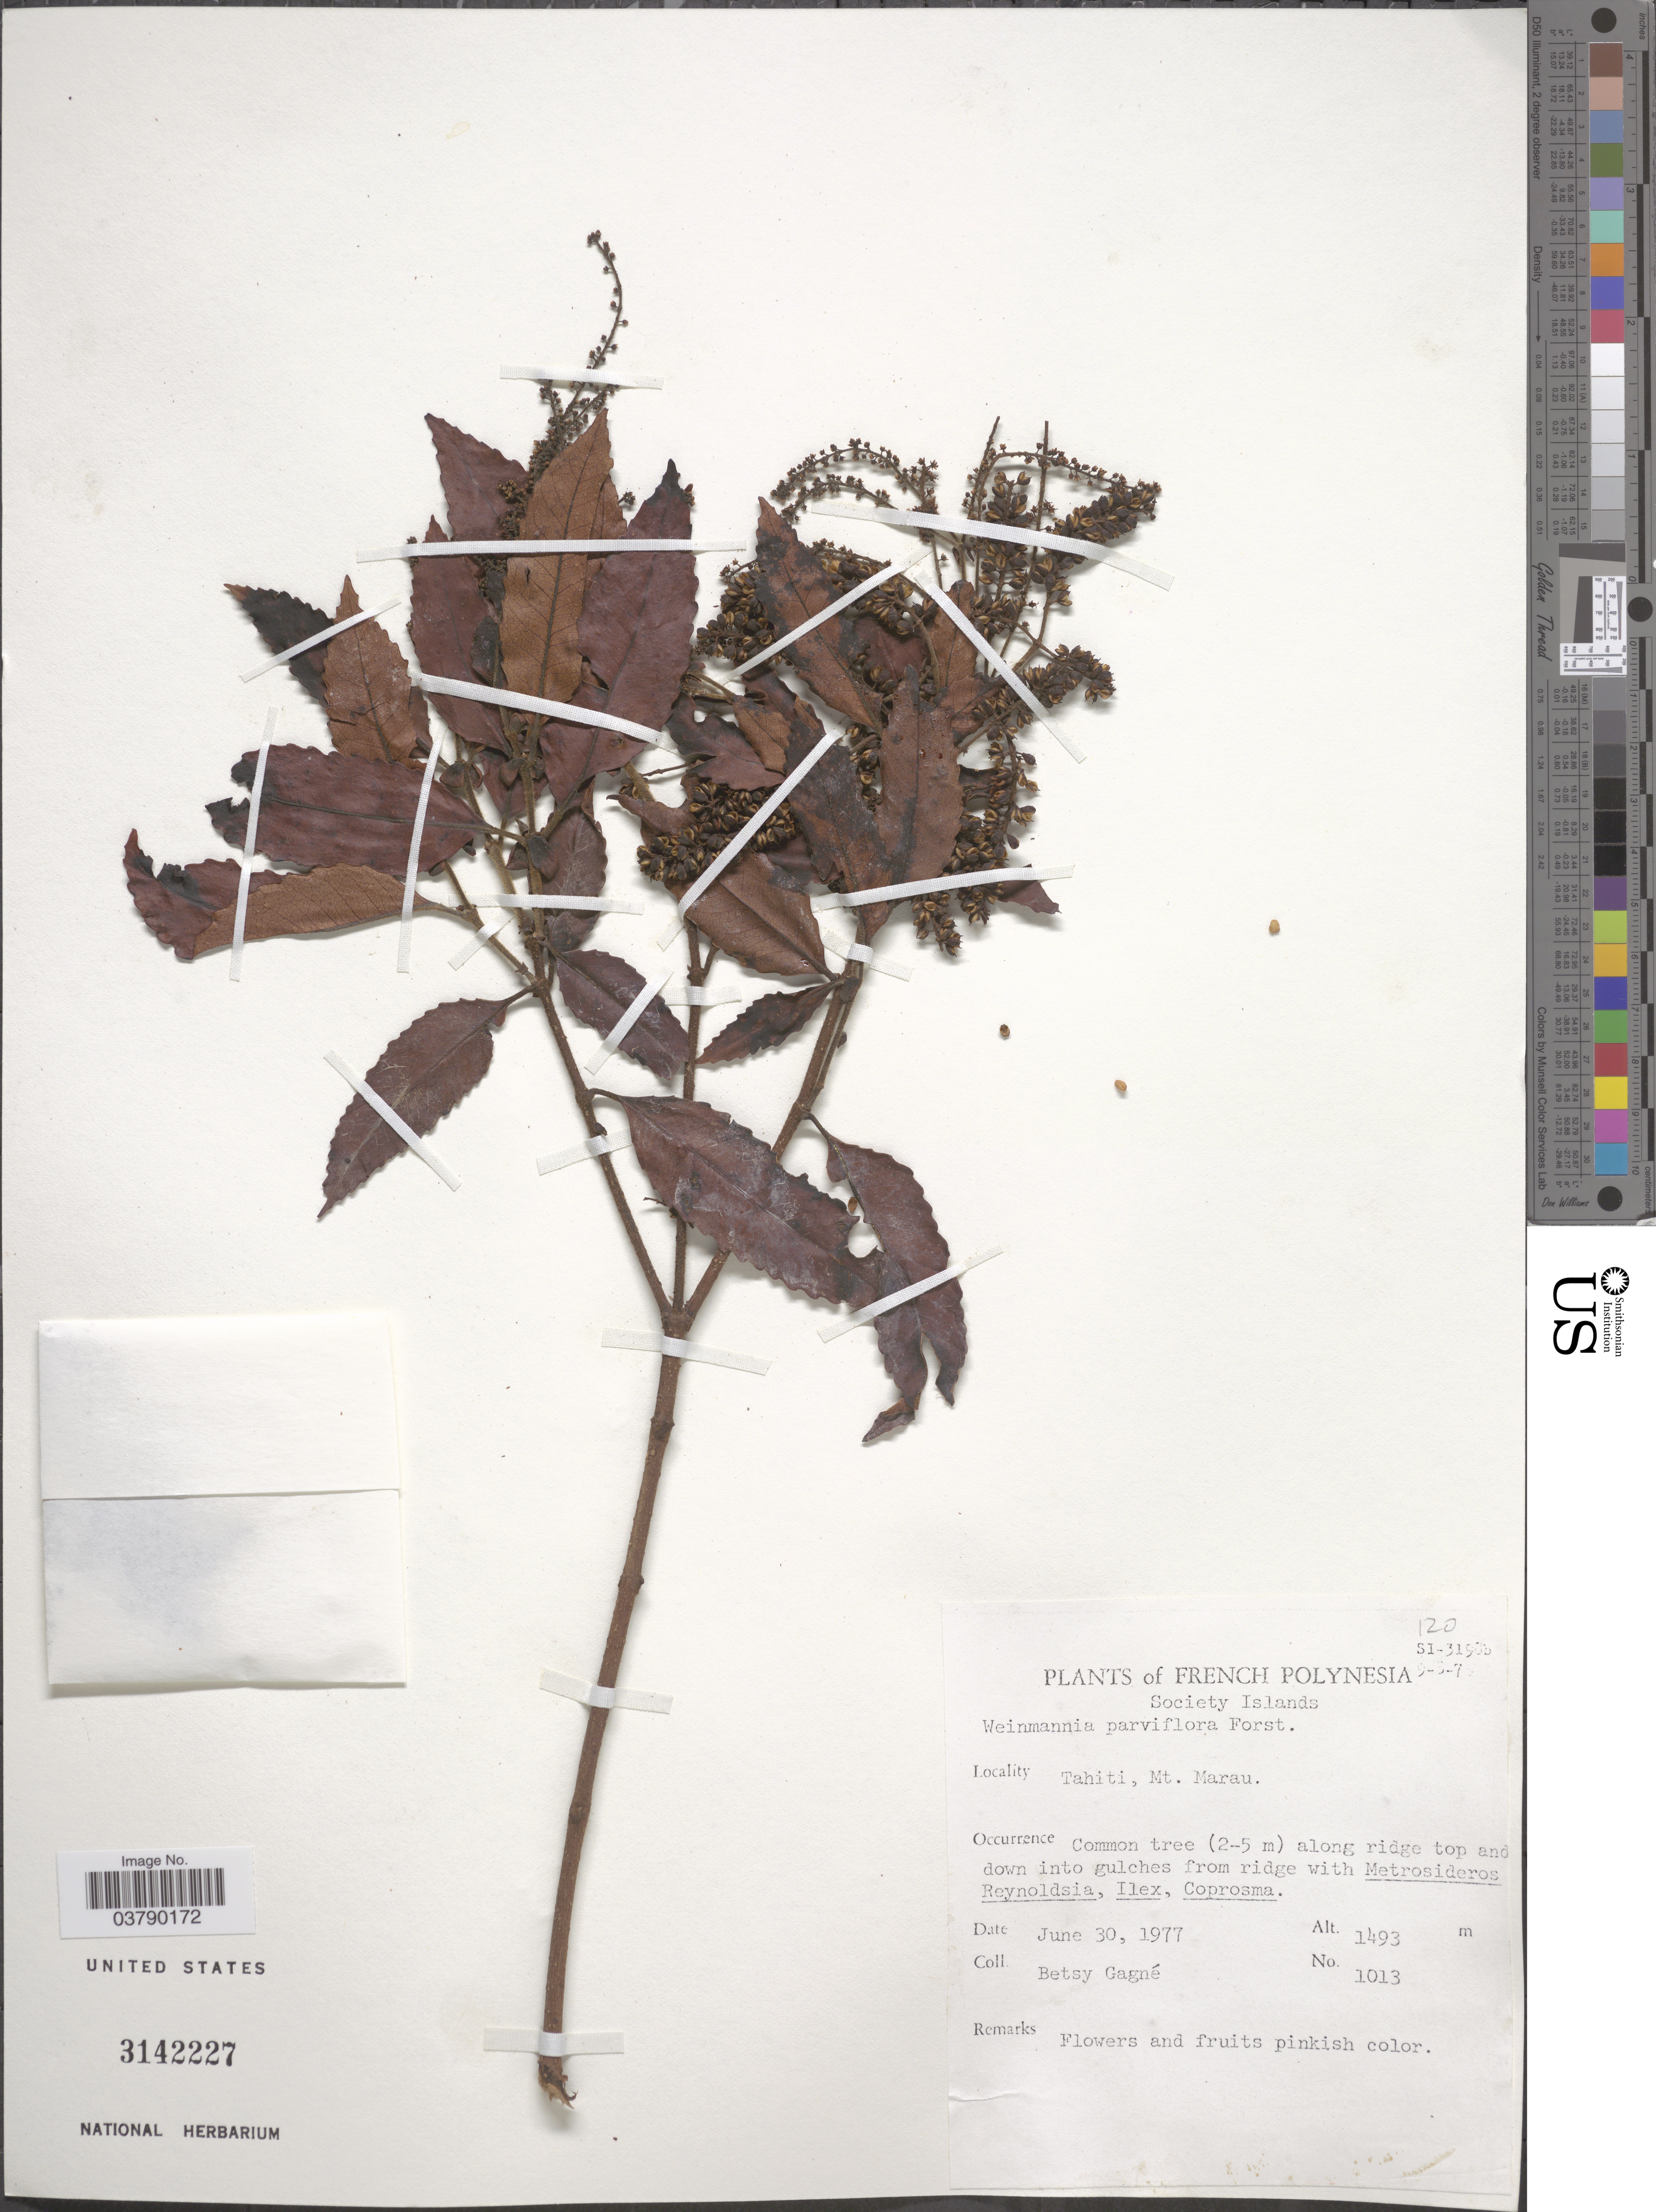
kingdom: Plantae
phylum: Tracheophyta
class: Magnoliopsida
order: Oxalidales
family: Cunoniaceae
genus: Pterophylla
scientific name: Pterophylla parviflora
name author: (G. Forst.) Pillon & H.C. Hopkins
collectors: B. H. Gagné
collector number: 1013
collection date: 1977-06-30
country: French Polynesia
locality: Society Islands. Tahiti, Mt. Marau. Along ridge top and down into gulches from ridge.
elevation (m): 1493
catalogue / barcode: US 3142227